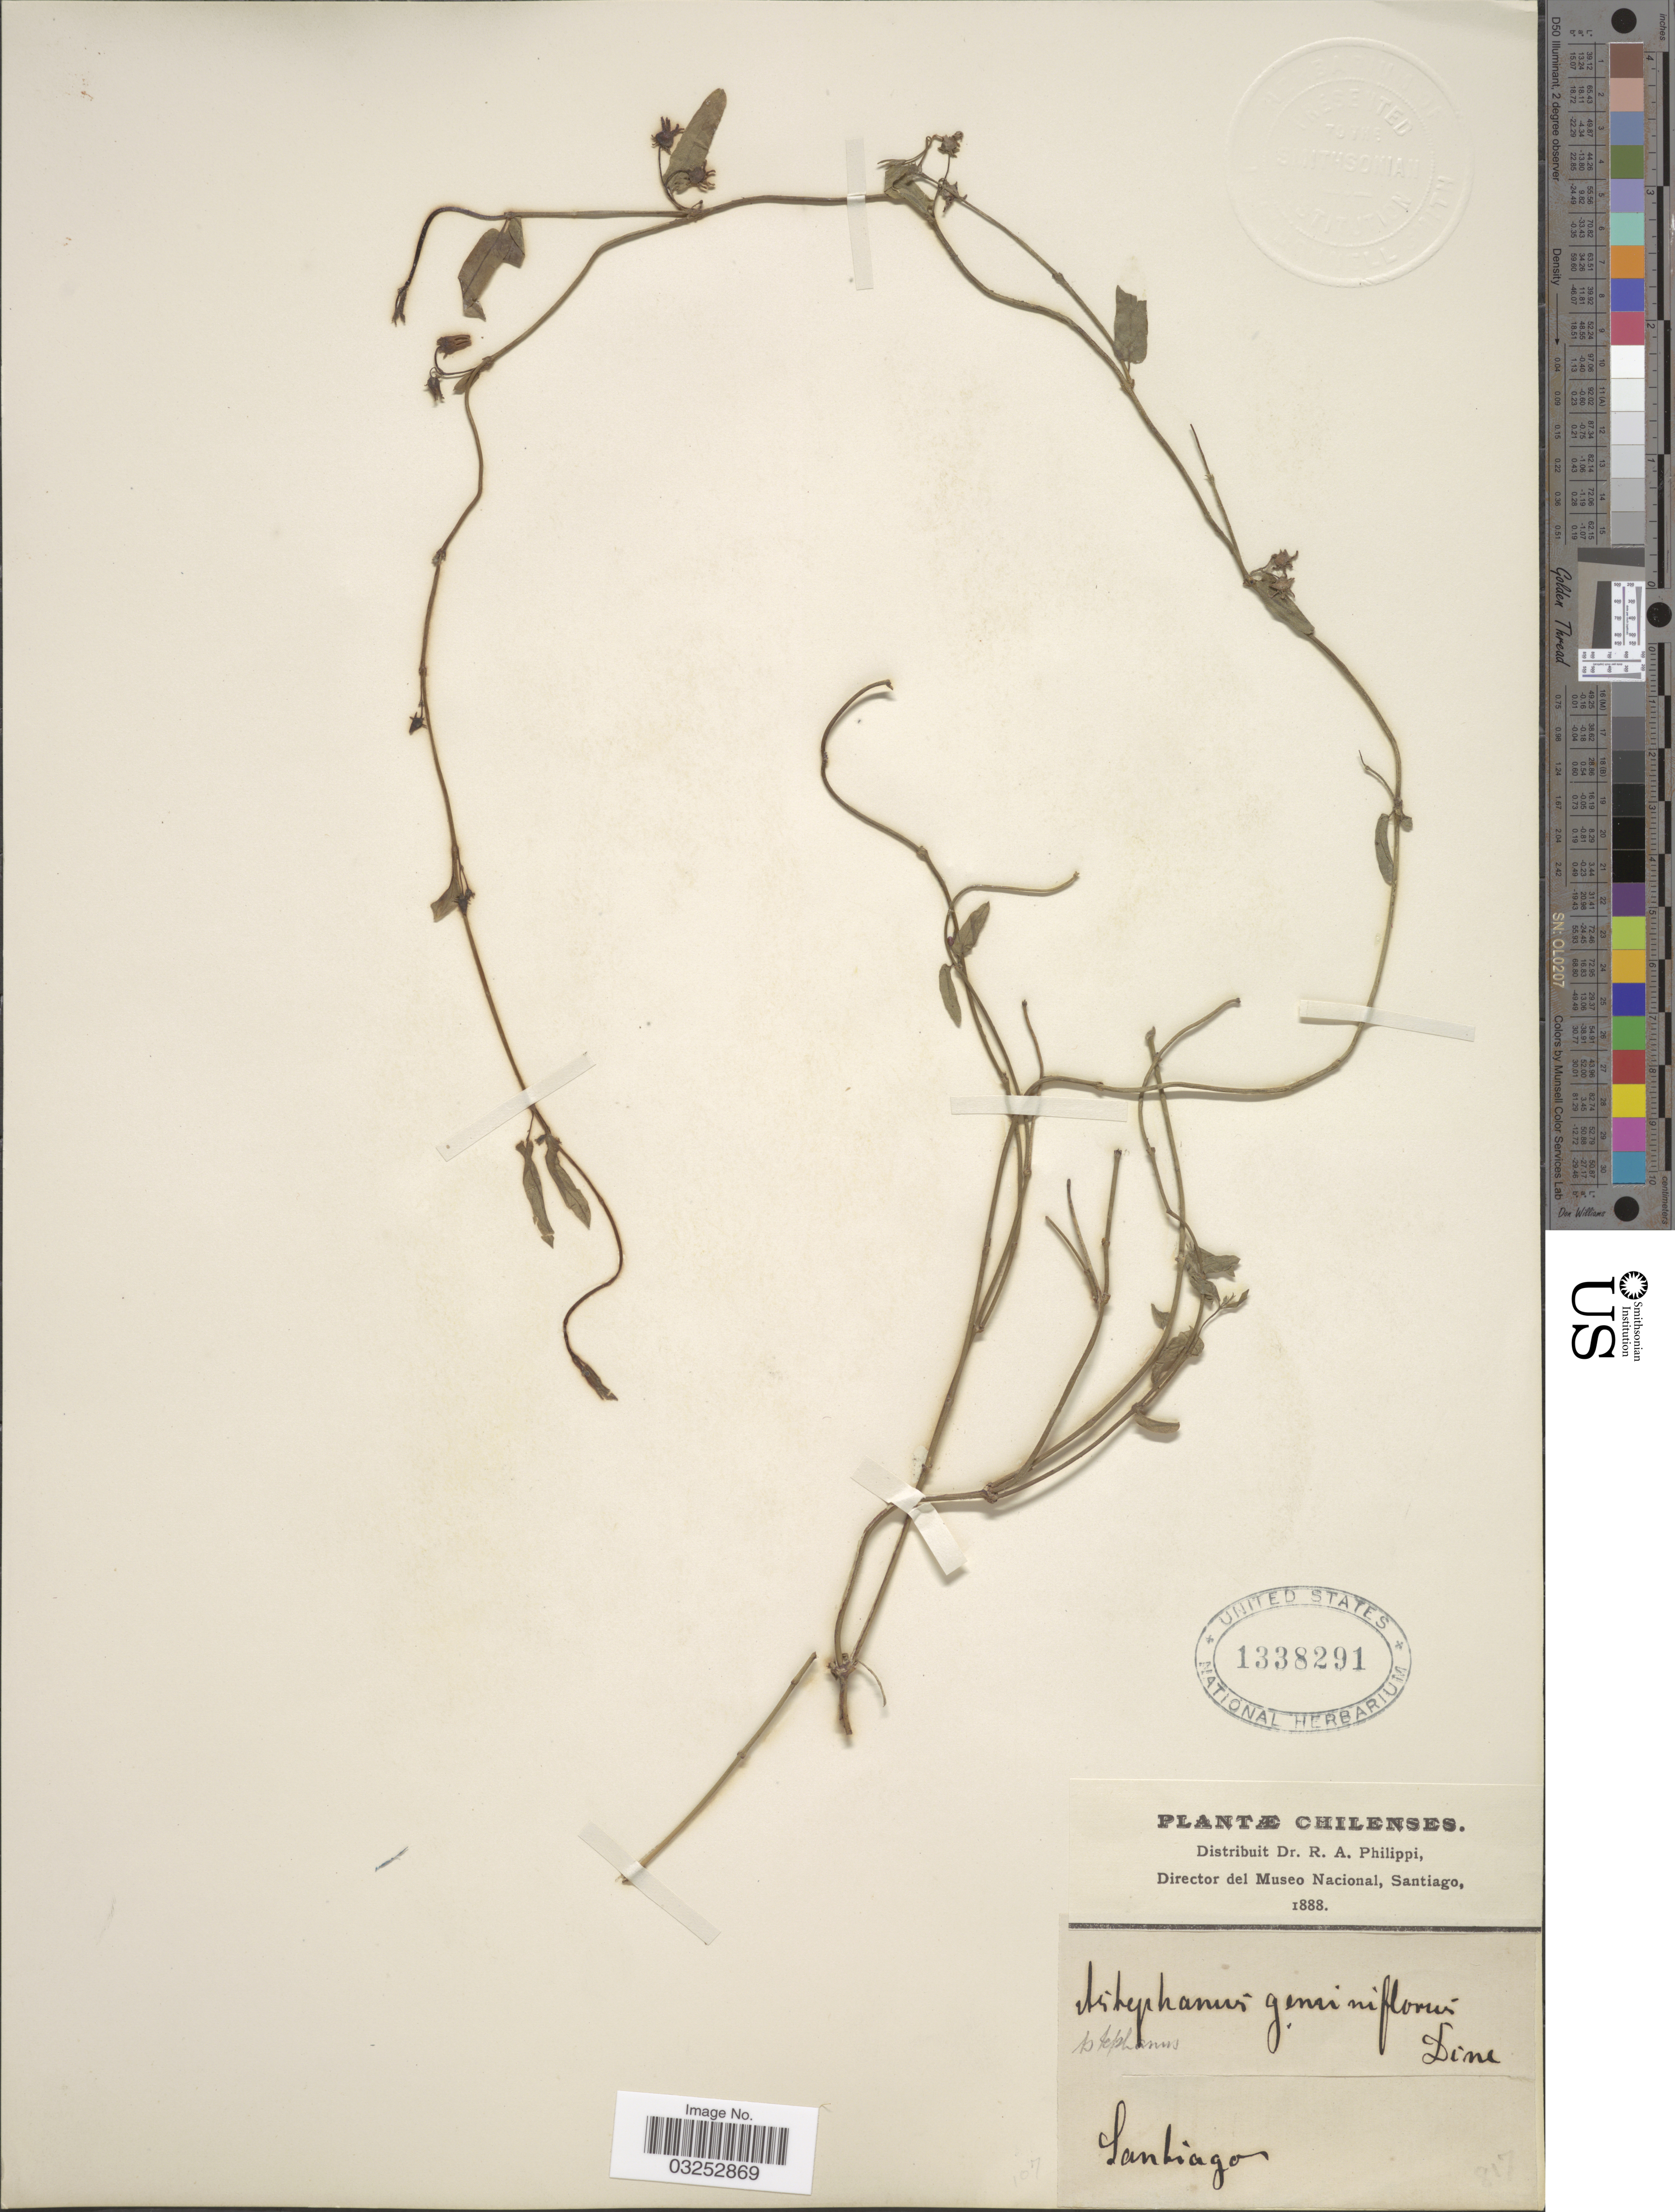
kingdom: Plantae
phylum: Tracheophyta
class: Magnoliopsida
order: Gentianales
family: Apocynaceae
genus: Astephanus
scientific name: Astephanus geminiflorus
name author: Decne.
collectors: ex. herb. R.A. Philippi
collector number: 817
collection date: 1888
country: Chile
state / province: Región Metropolitana (RM)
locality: Santiago.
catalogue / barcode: US 1338291